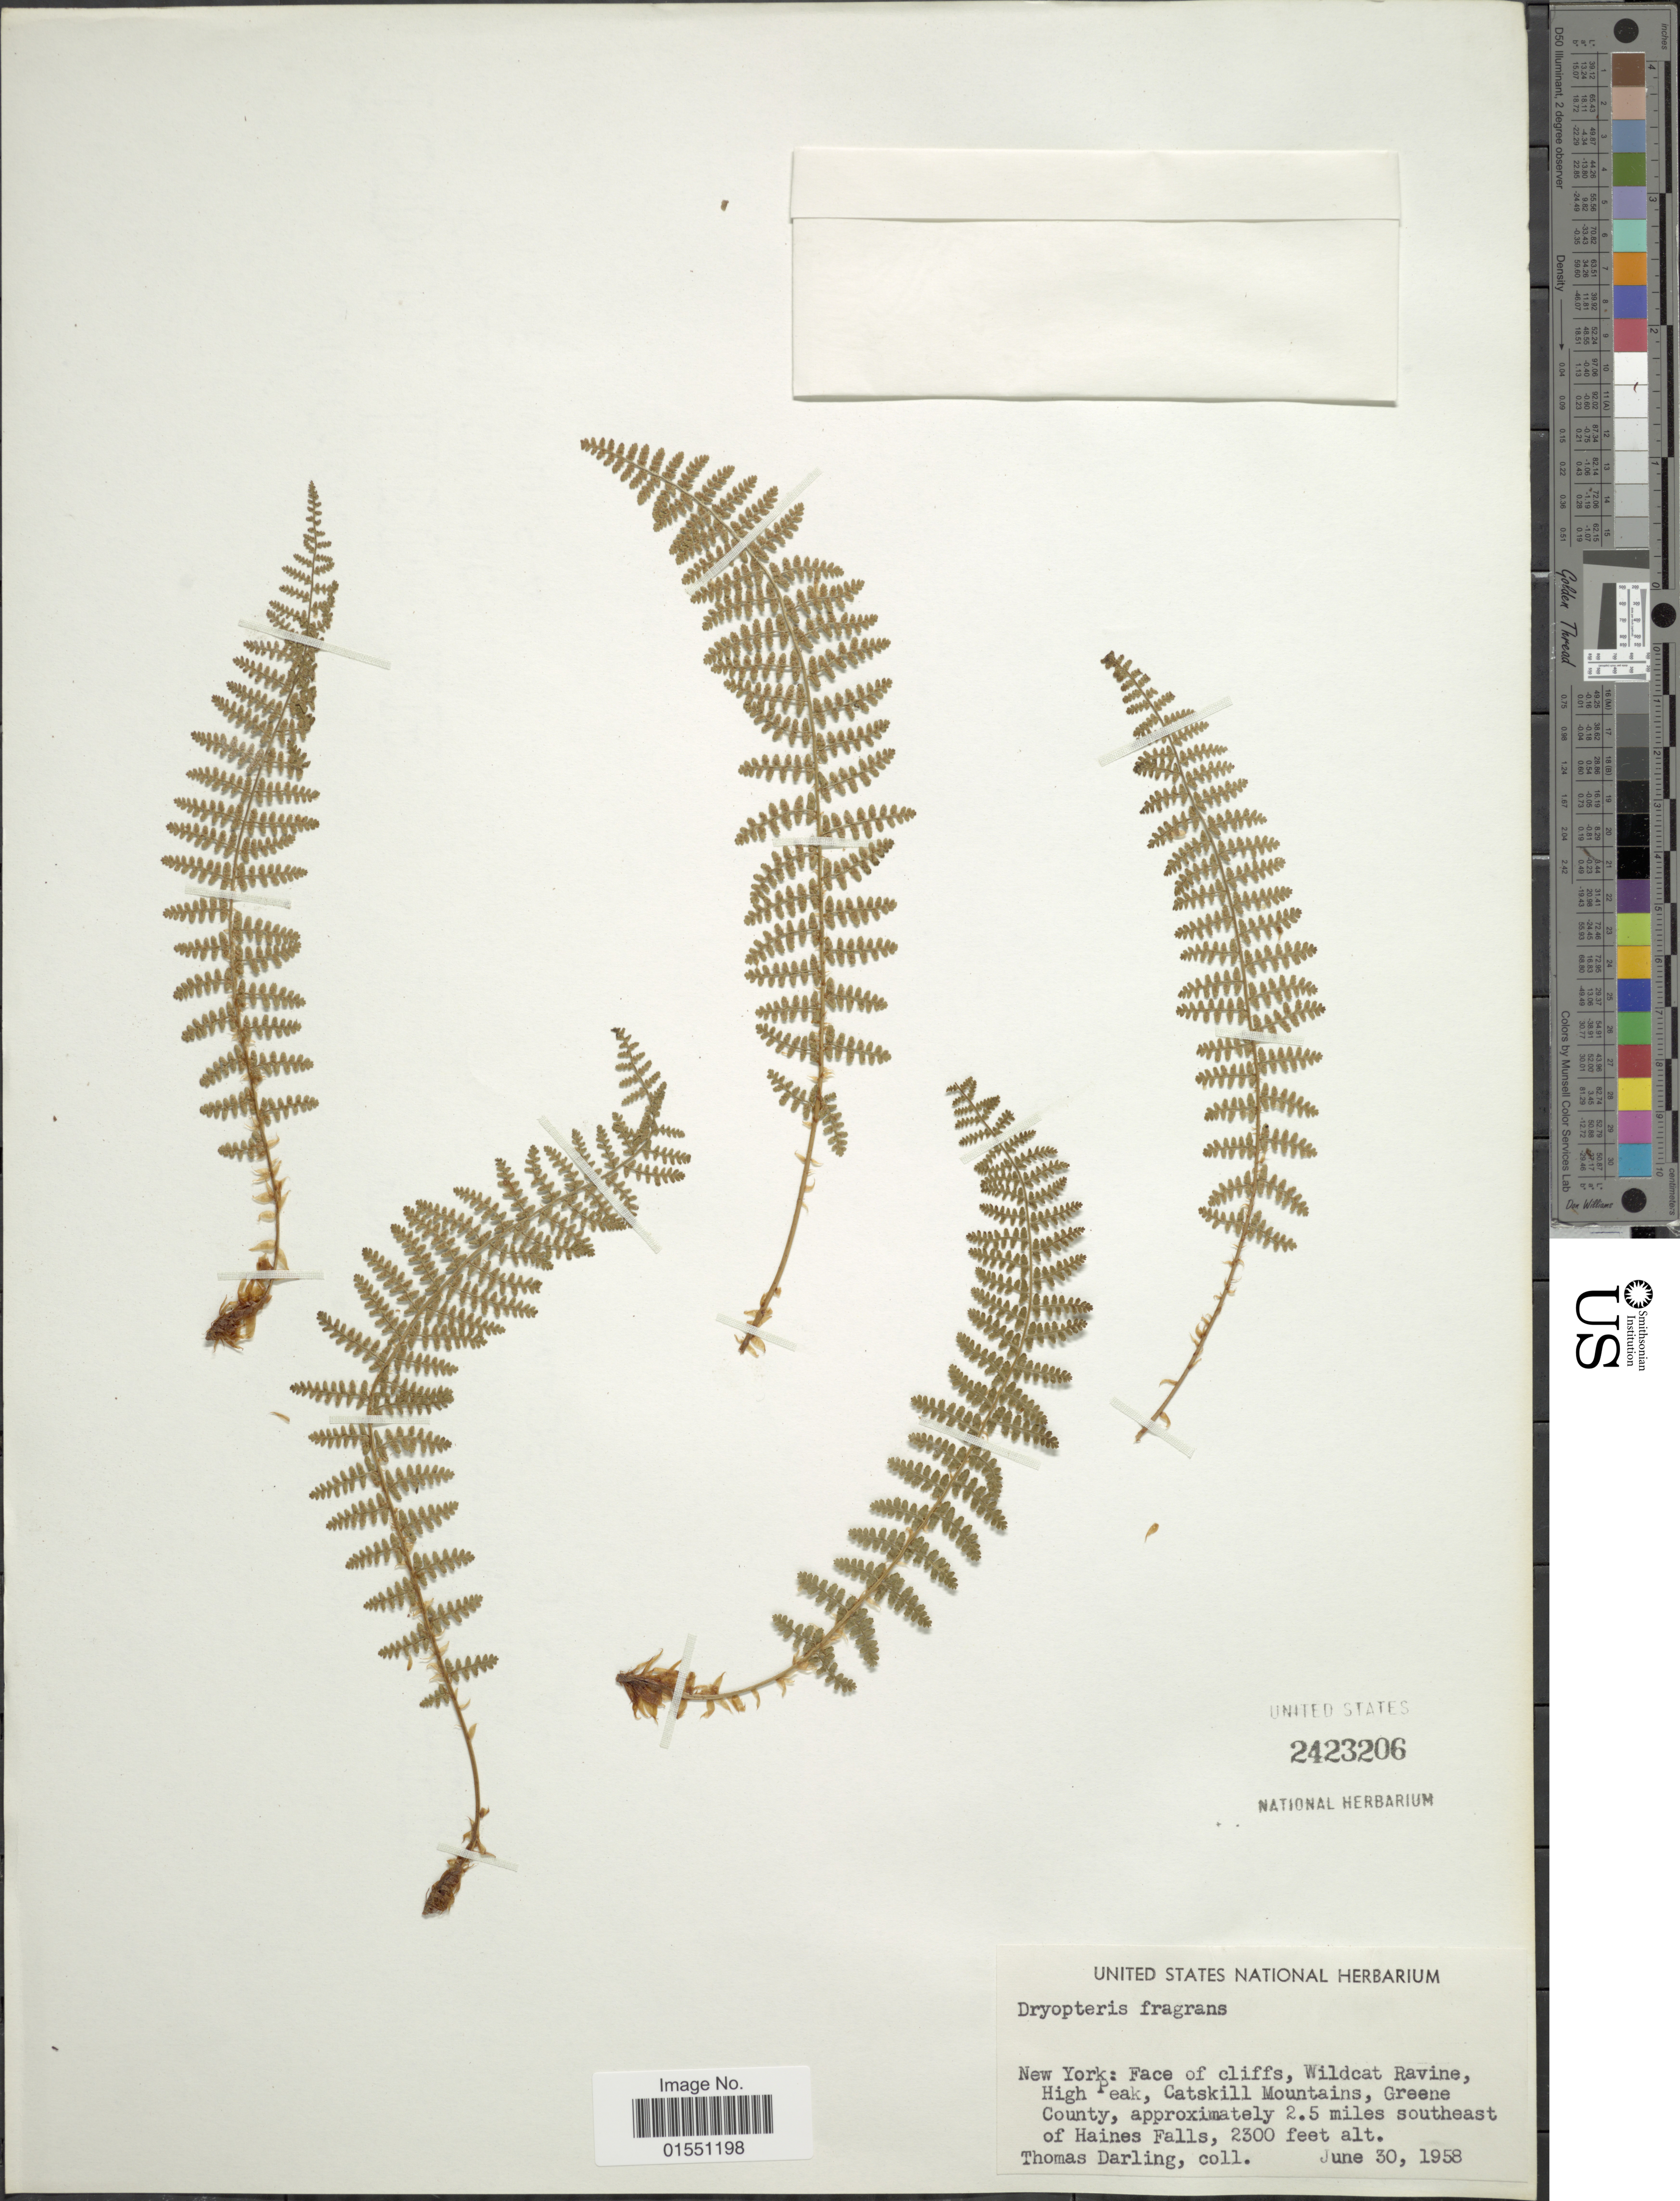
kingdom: Plantae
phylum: Tracheophyta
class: Polypodiopsida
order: Polypodiales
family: Dryopteridaceae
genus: Dryopteris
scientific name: Dryopteris fragrans var. hookeriana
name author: A. Prince ex Weath.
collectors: T. Darling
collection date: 1958-06-30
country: United States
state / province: New York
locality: Face of cliffs, Wildcat Ravine, High Peak, Catskill Mountains, Greene County, approximately 2.5 miles southeast of Haines Falls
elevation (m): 701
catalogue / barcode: US 2423206